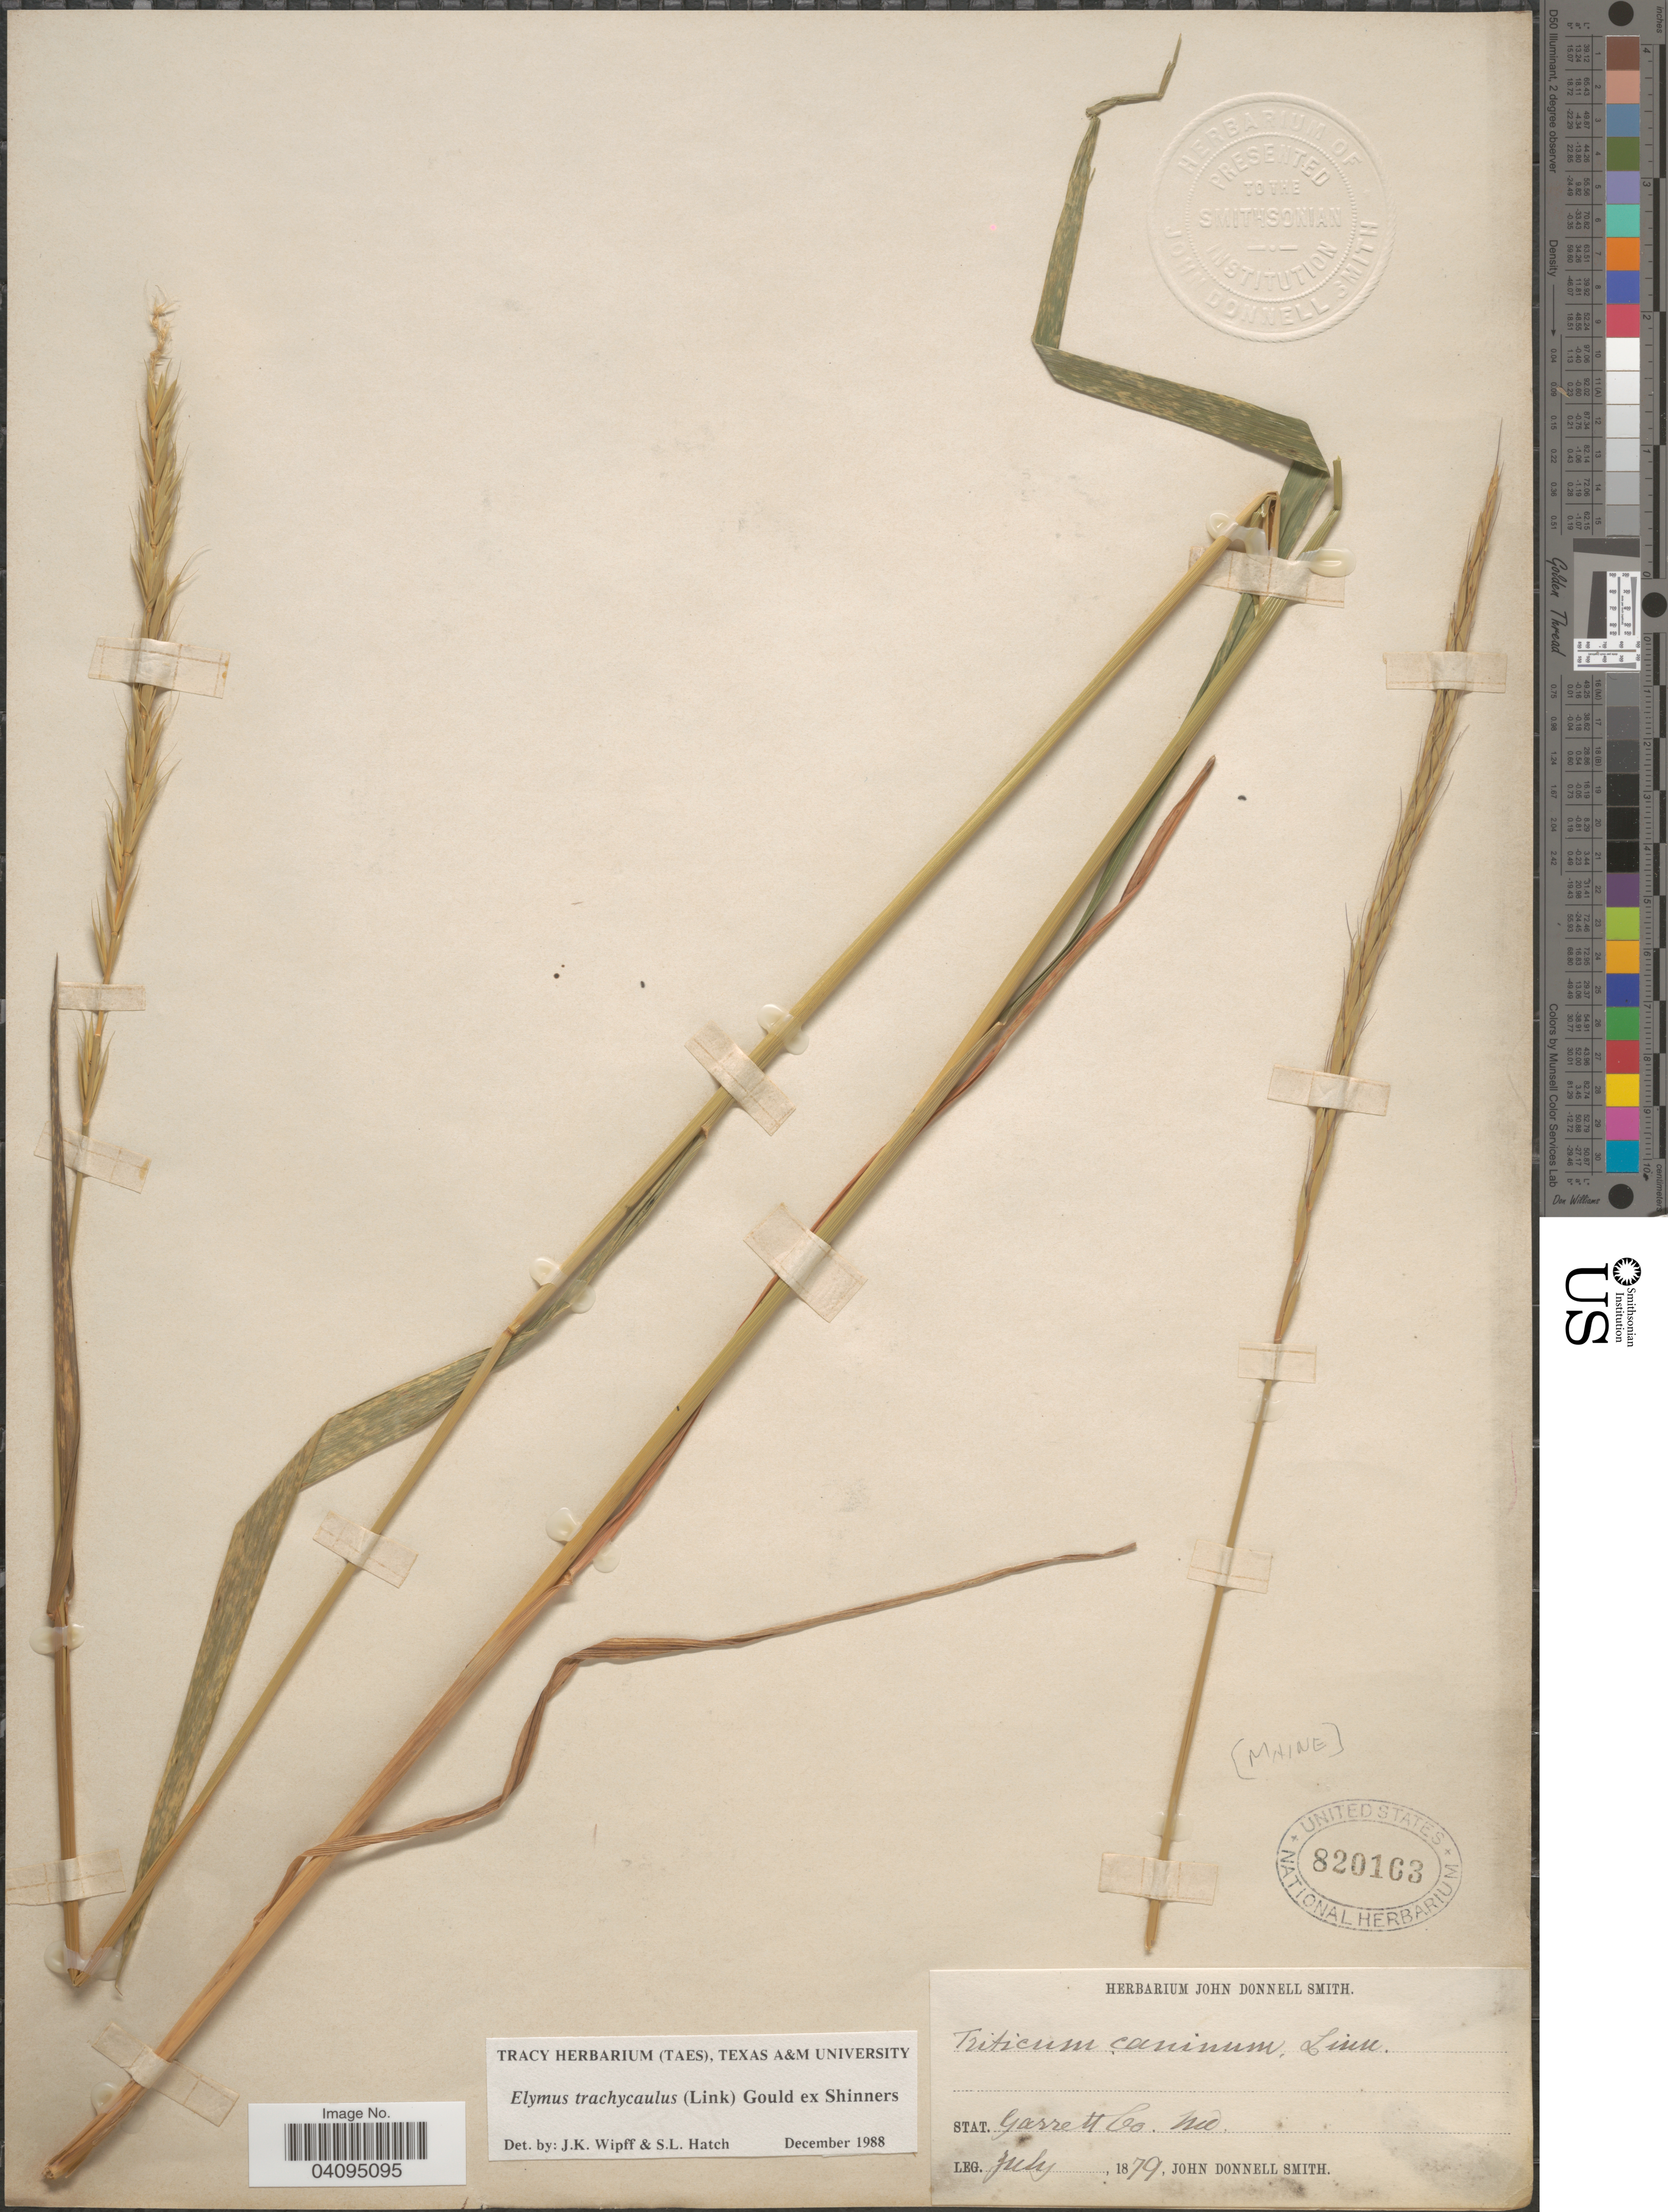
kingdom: Plantae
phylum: Tracheophyta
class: Liliopsida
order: Poales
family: Poaceae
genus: Elymus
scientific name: Elymus trachycaulus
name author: (Link) Gould ex Shinners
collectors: J. Donnell Smith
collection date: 1879-07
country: United States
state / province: Maryland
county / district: Garrett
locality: Stat. Garrett Co.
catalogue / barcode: US 820163